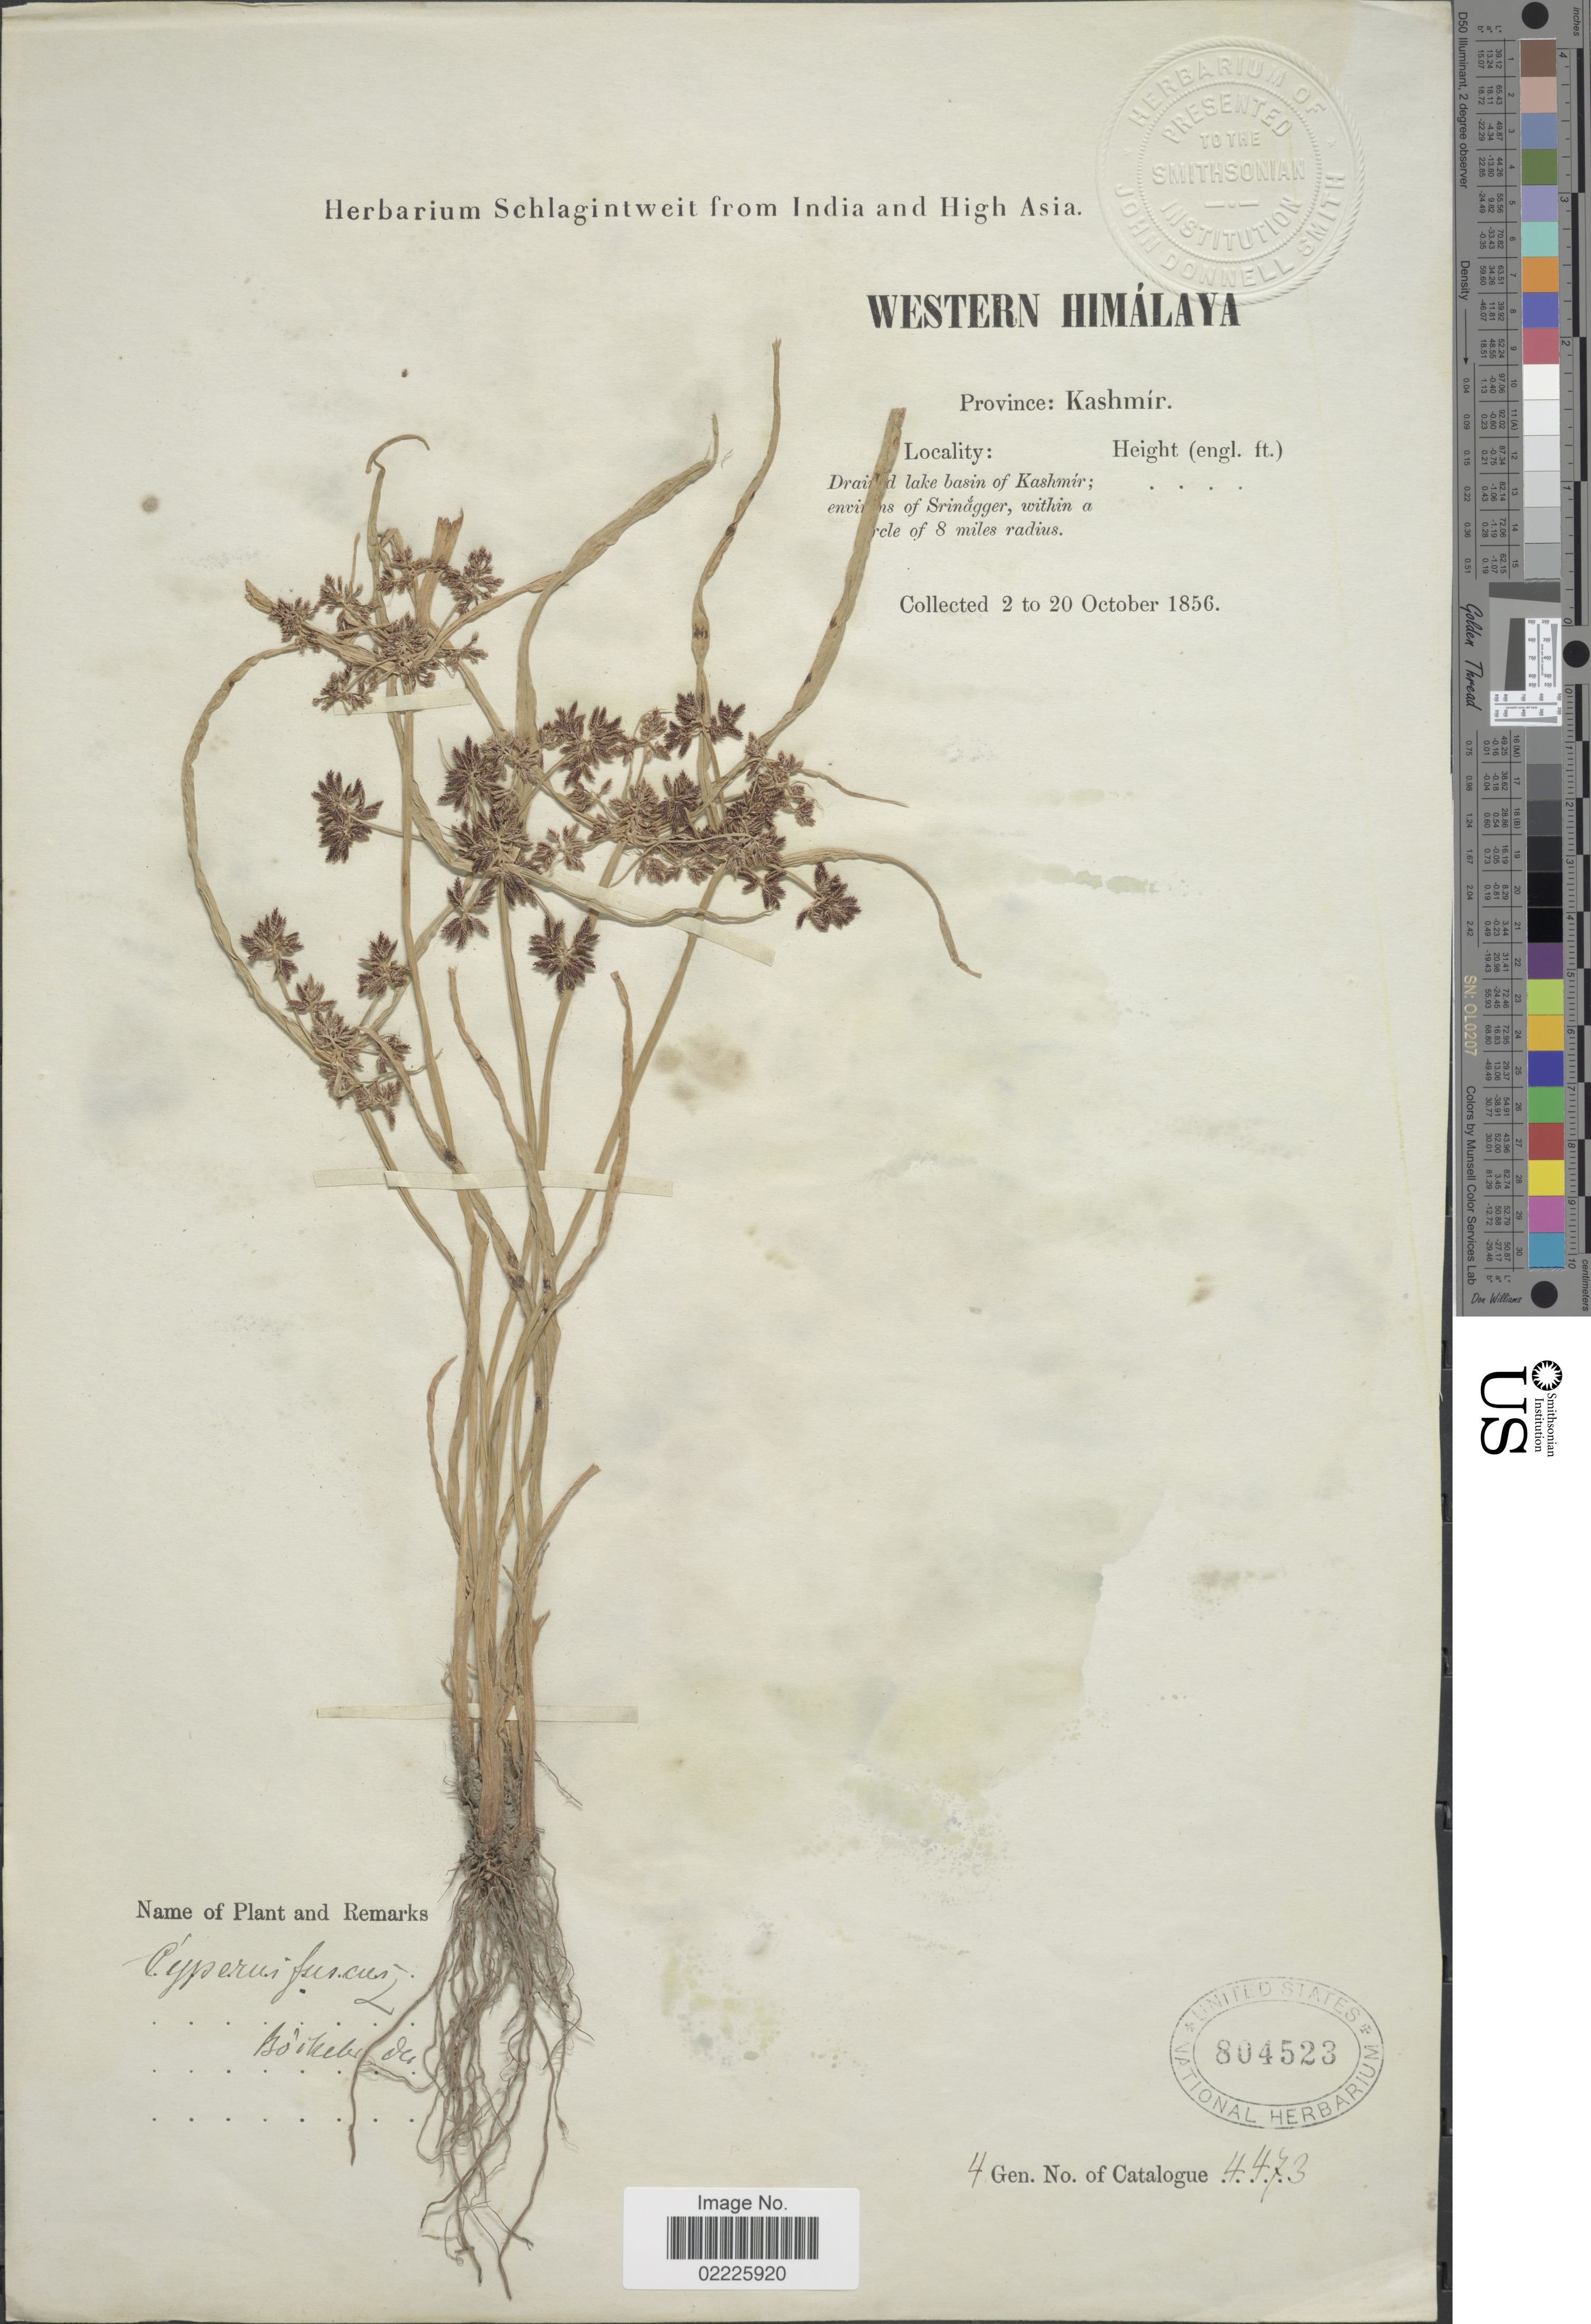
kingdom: Plantae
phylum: Tracheophyta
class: Liliopsida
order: Poales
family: Cyperaceae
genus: Cyperus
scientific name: Cyperus fuscus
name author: L.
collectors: ex herb. Schlagintweit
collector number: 4473?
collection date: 1856-10-02/1856-10-20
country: India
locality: Western Himalaya. Province: Kashmir, Drained lake basin of kashmir envir [illegible text]ns of Srinagger, within a circle of 8 miles radius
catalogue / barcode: US 804523